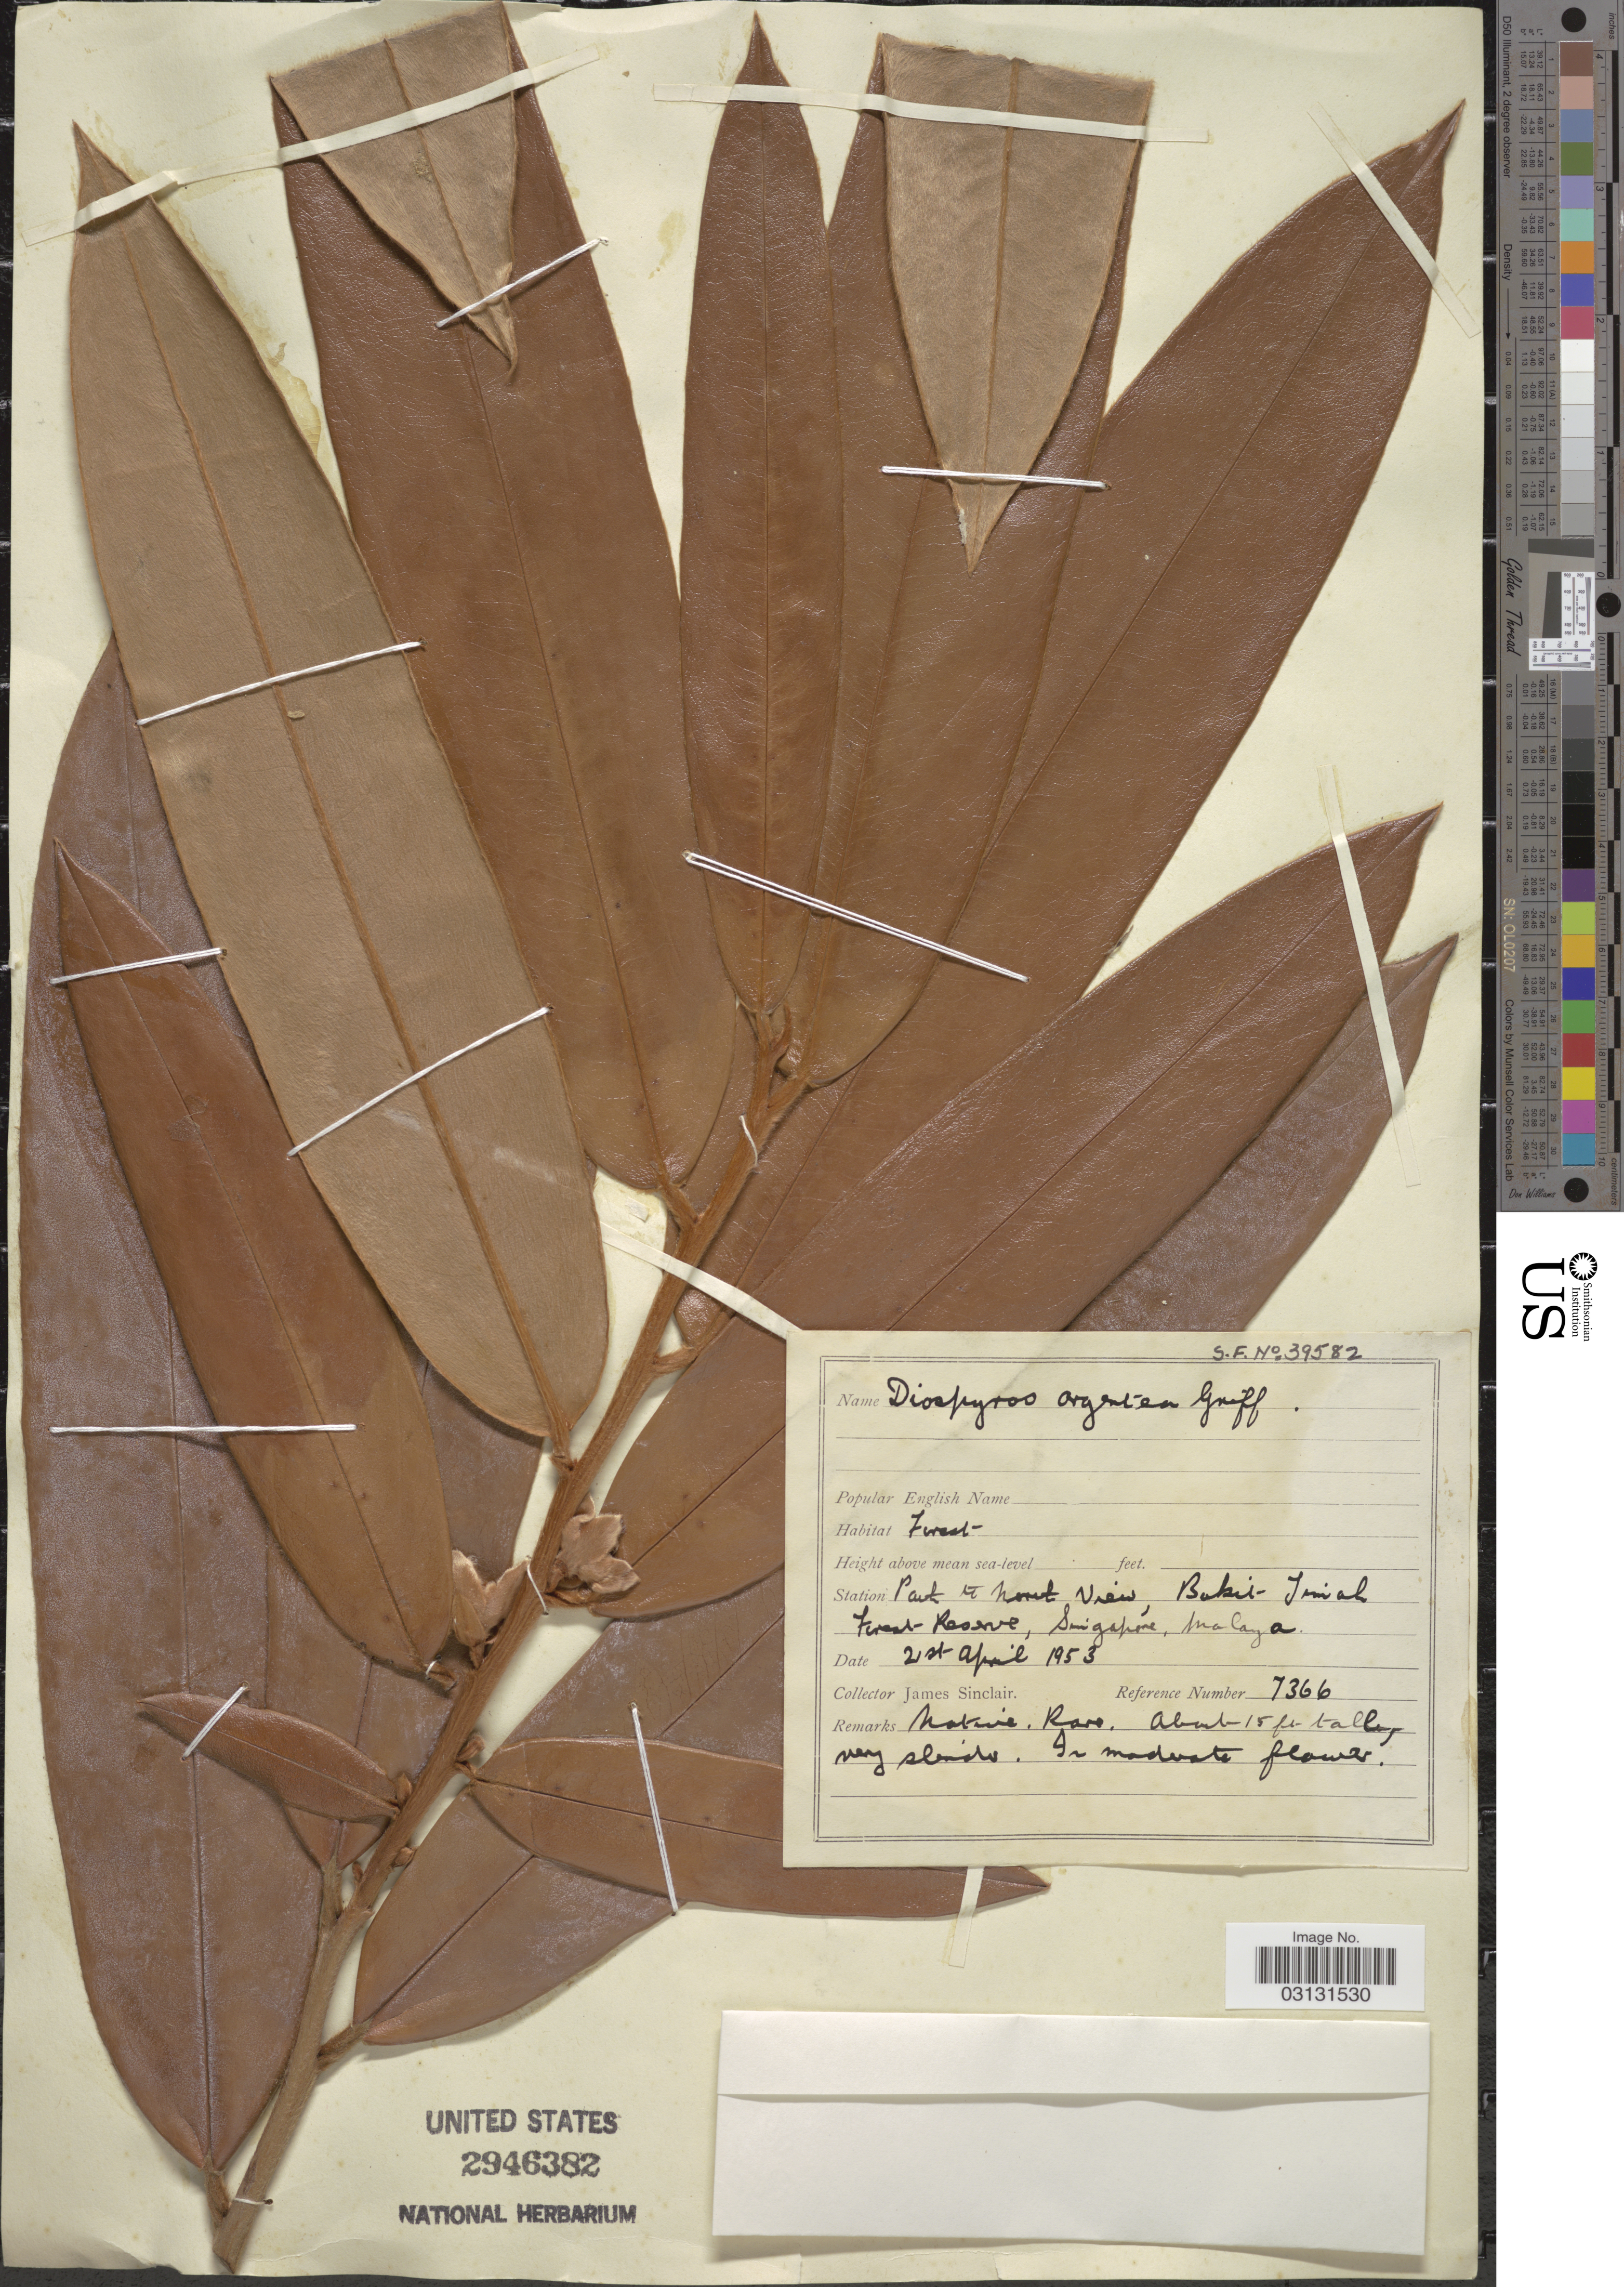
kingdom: Plantae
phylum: Tracheophyta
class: Magnoliopsida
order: Ericales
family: Ebenaceae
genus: Diospyros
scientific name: Diospyros argentea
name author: Griff.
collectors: J. Sinclair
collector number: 7366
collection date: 1953-04-02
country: Singapore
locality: Station path of North View, bakit Jimah Forest Reserve, Malaya.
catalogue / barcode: US 2946382